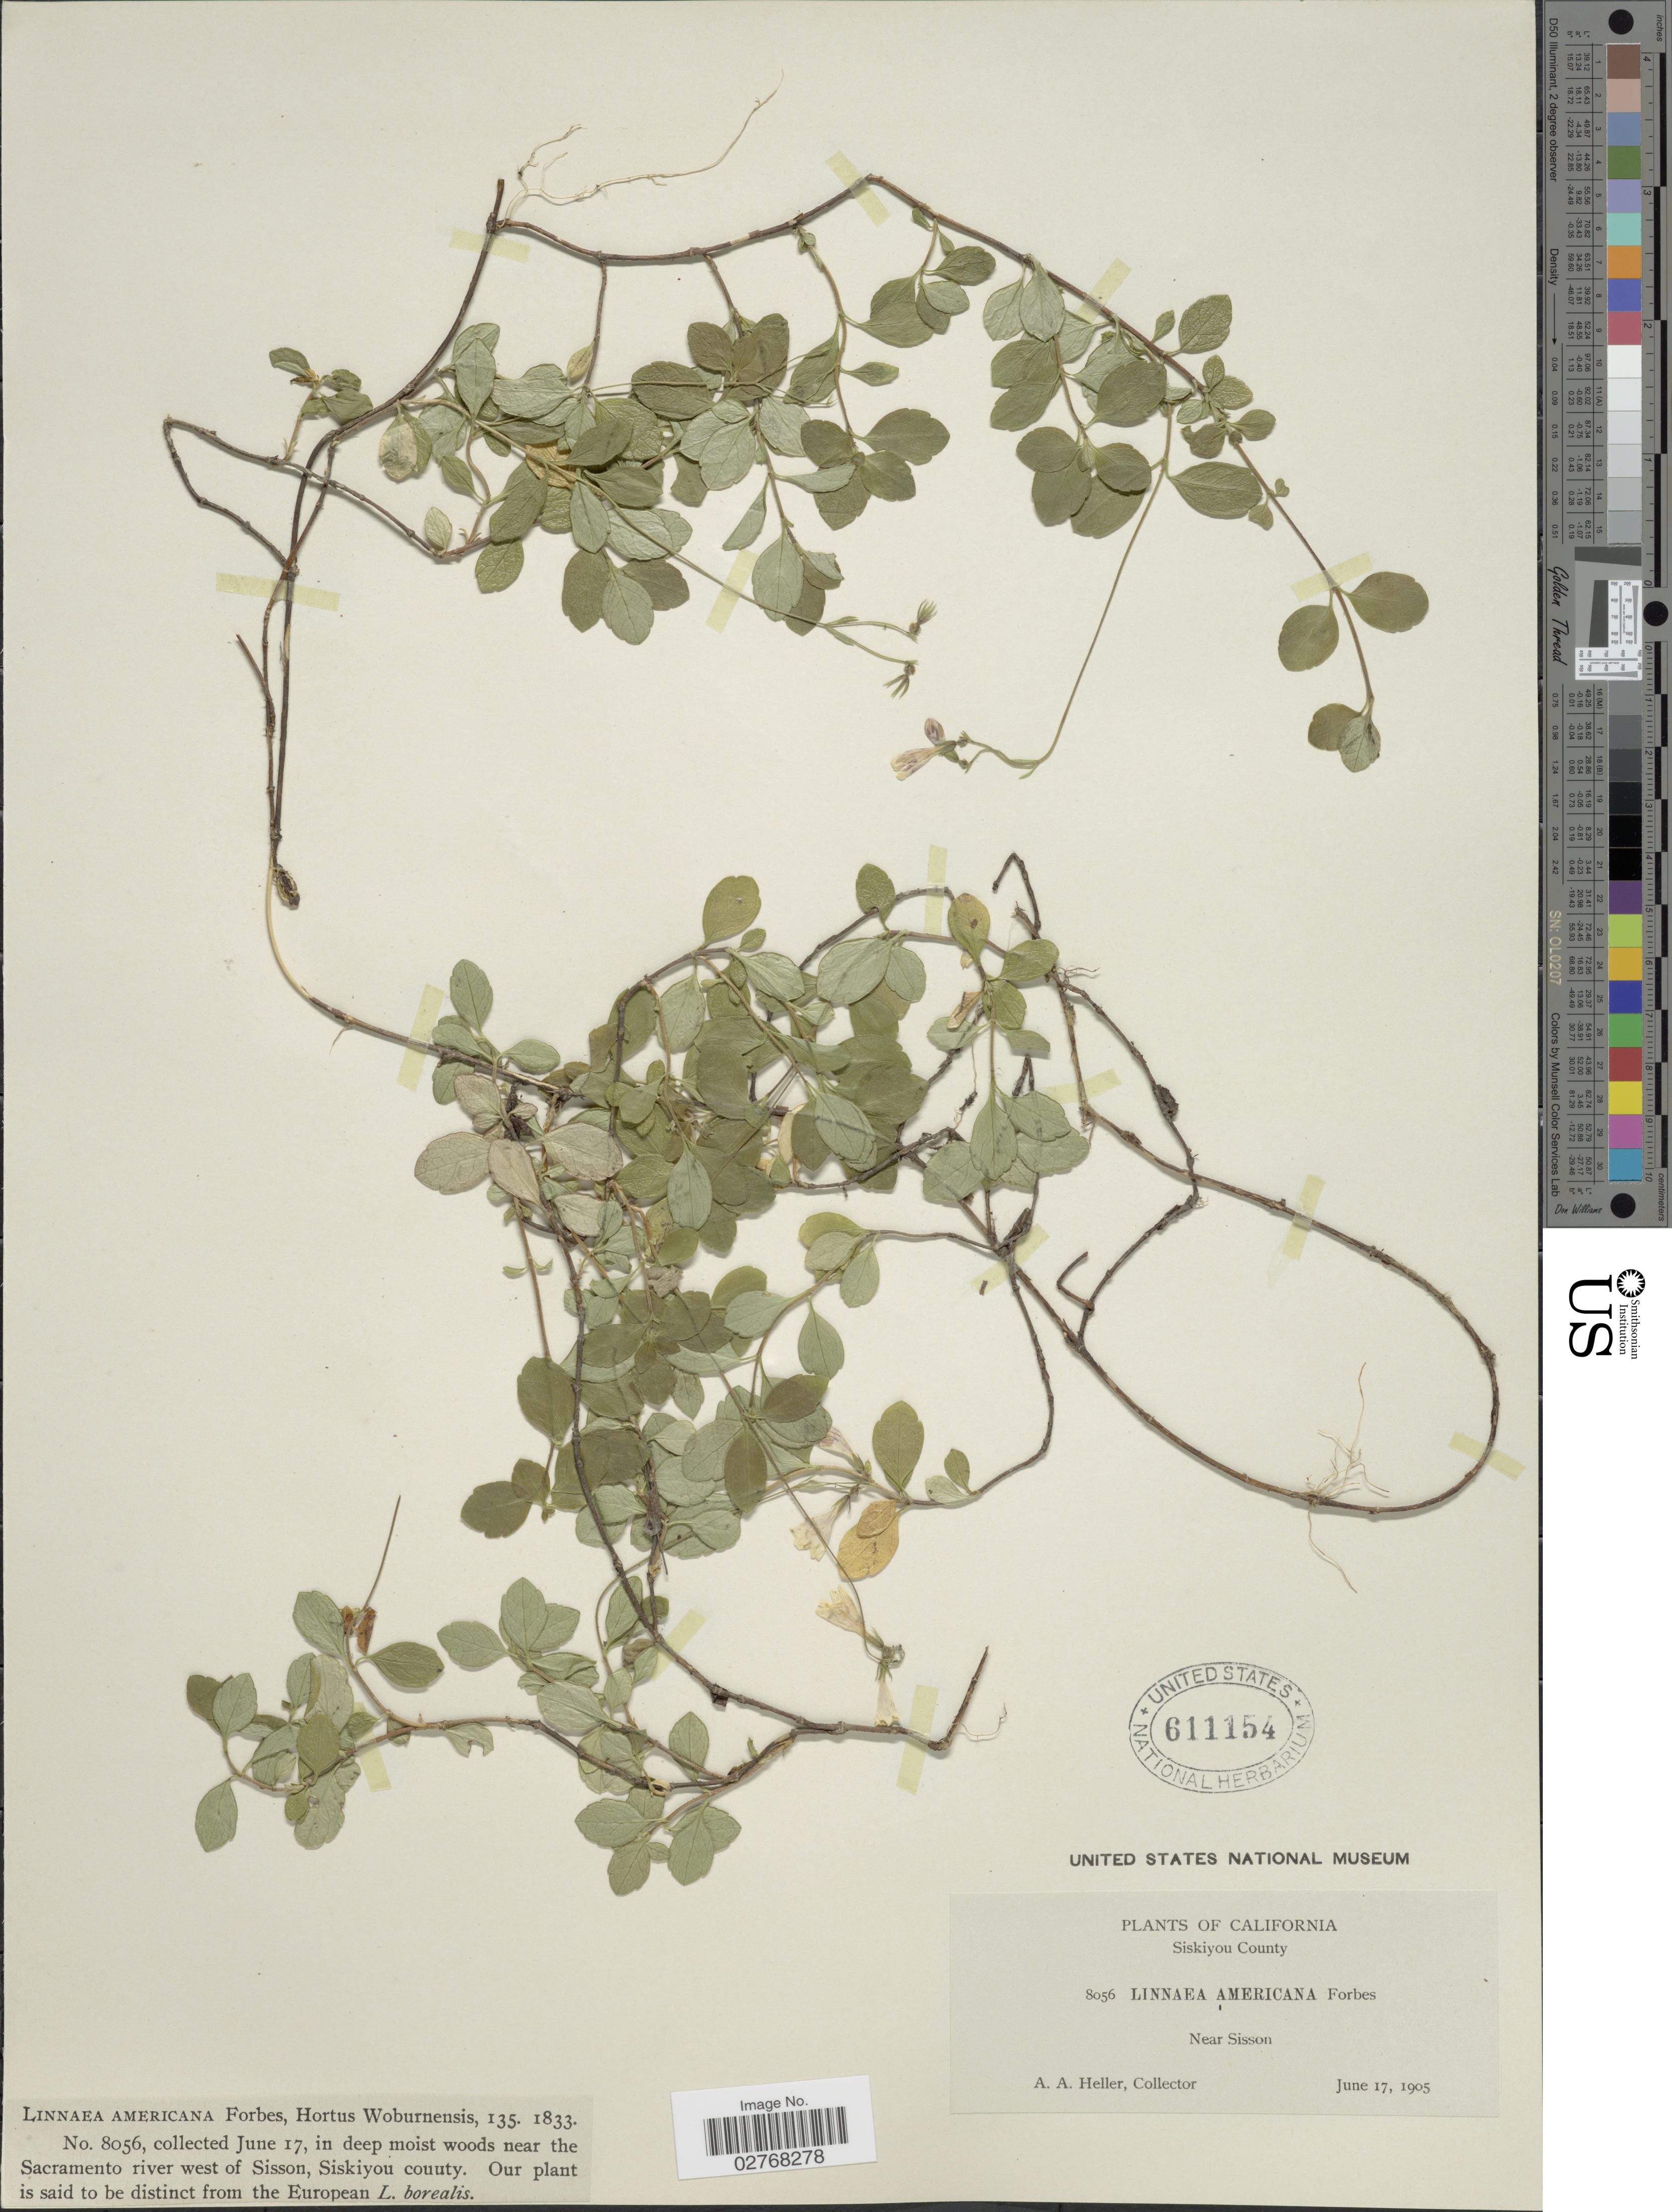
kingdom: Plantae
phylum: Tracheophyta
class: Magnoliopsida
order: Dipsacales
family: Caprifoliaceae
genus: Linnaea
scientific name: Linnaea borealis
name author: L.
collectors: A. A. Heller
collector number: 8056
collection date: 1905-06-17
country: United States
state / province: California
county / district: Siskiyou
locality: Siskiyou County. Near Sisson. In deep moist woods near the Sacramento river west of Sisson.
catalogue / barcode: US 611154